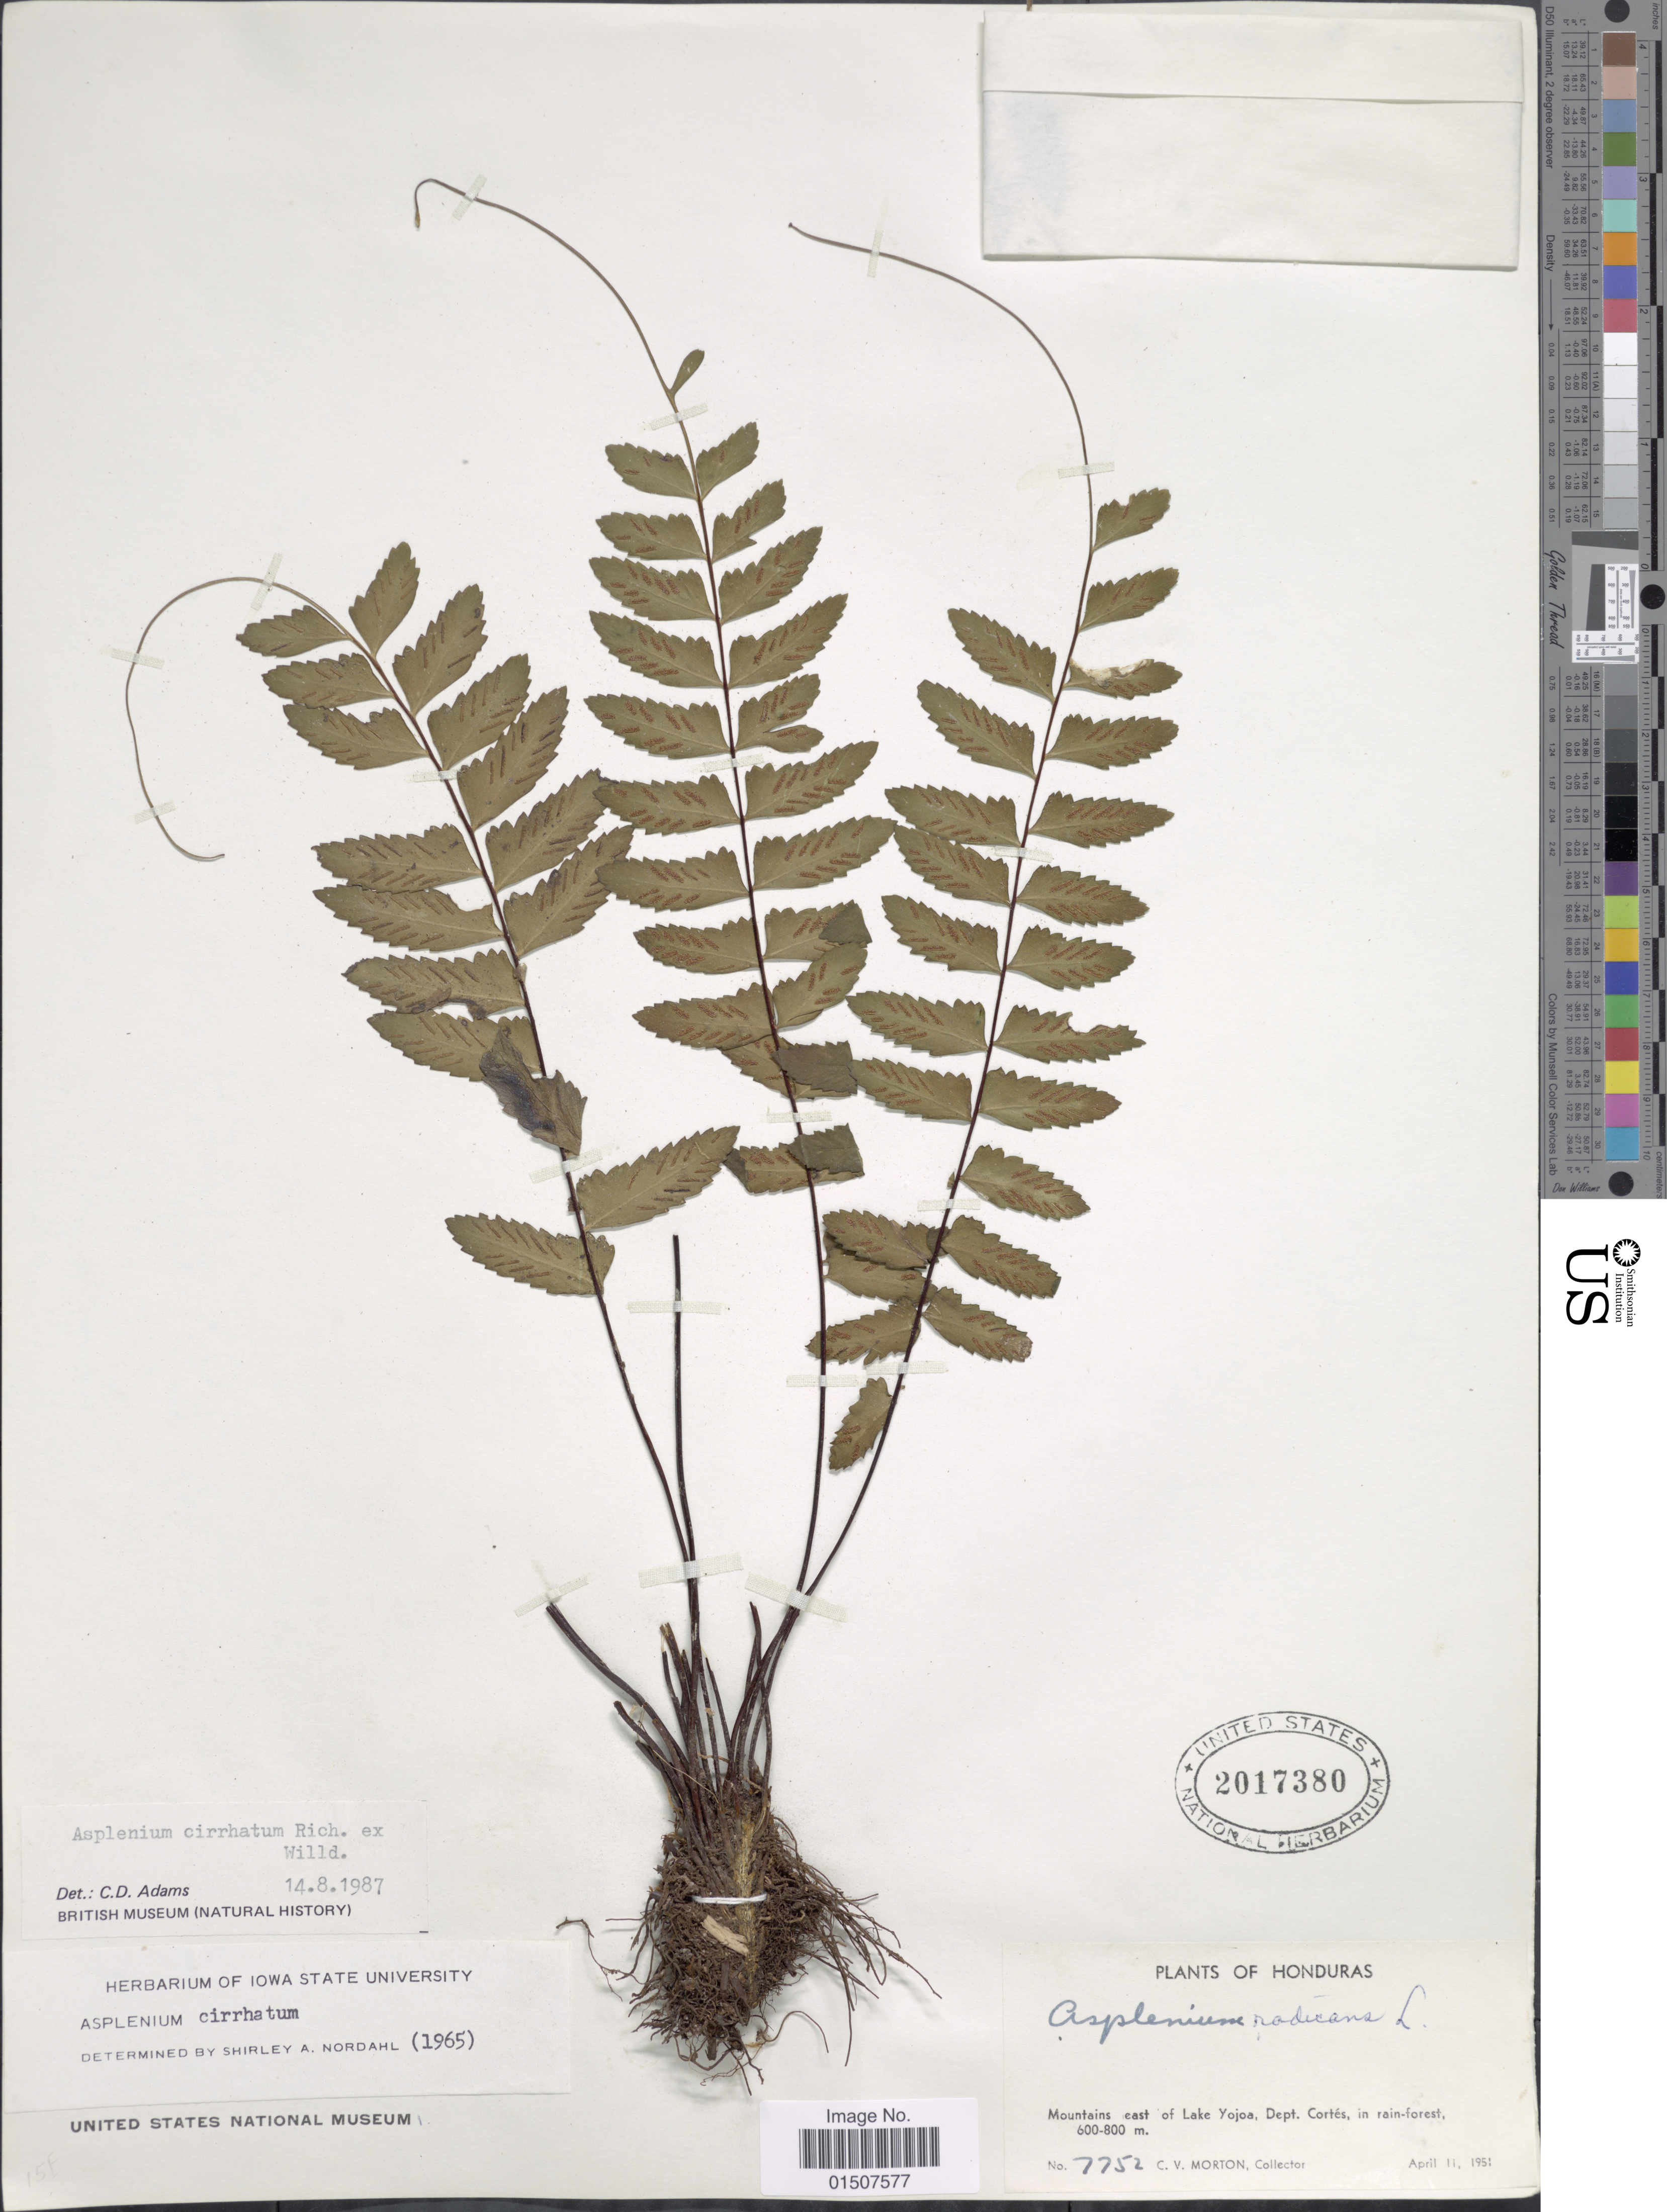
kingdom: Plantae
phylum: Tracheophyta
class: Polypodiopsida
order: Polypodiales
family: Aspleniaceae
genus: Asplenium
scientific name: Asplenium radicans var. cirrhatum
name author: (Rich. ex Willd.) Rosenst.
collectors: C. V. Morton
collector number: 7752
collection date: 1951-04-11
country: Honduras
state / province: Cortés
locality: Mountains east of Lake Yojoa, Dept. Cortes, in rain-forest.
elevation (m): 600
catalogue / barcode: US 2017380